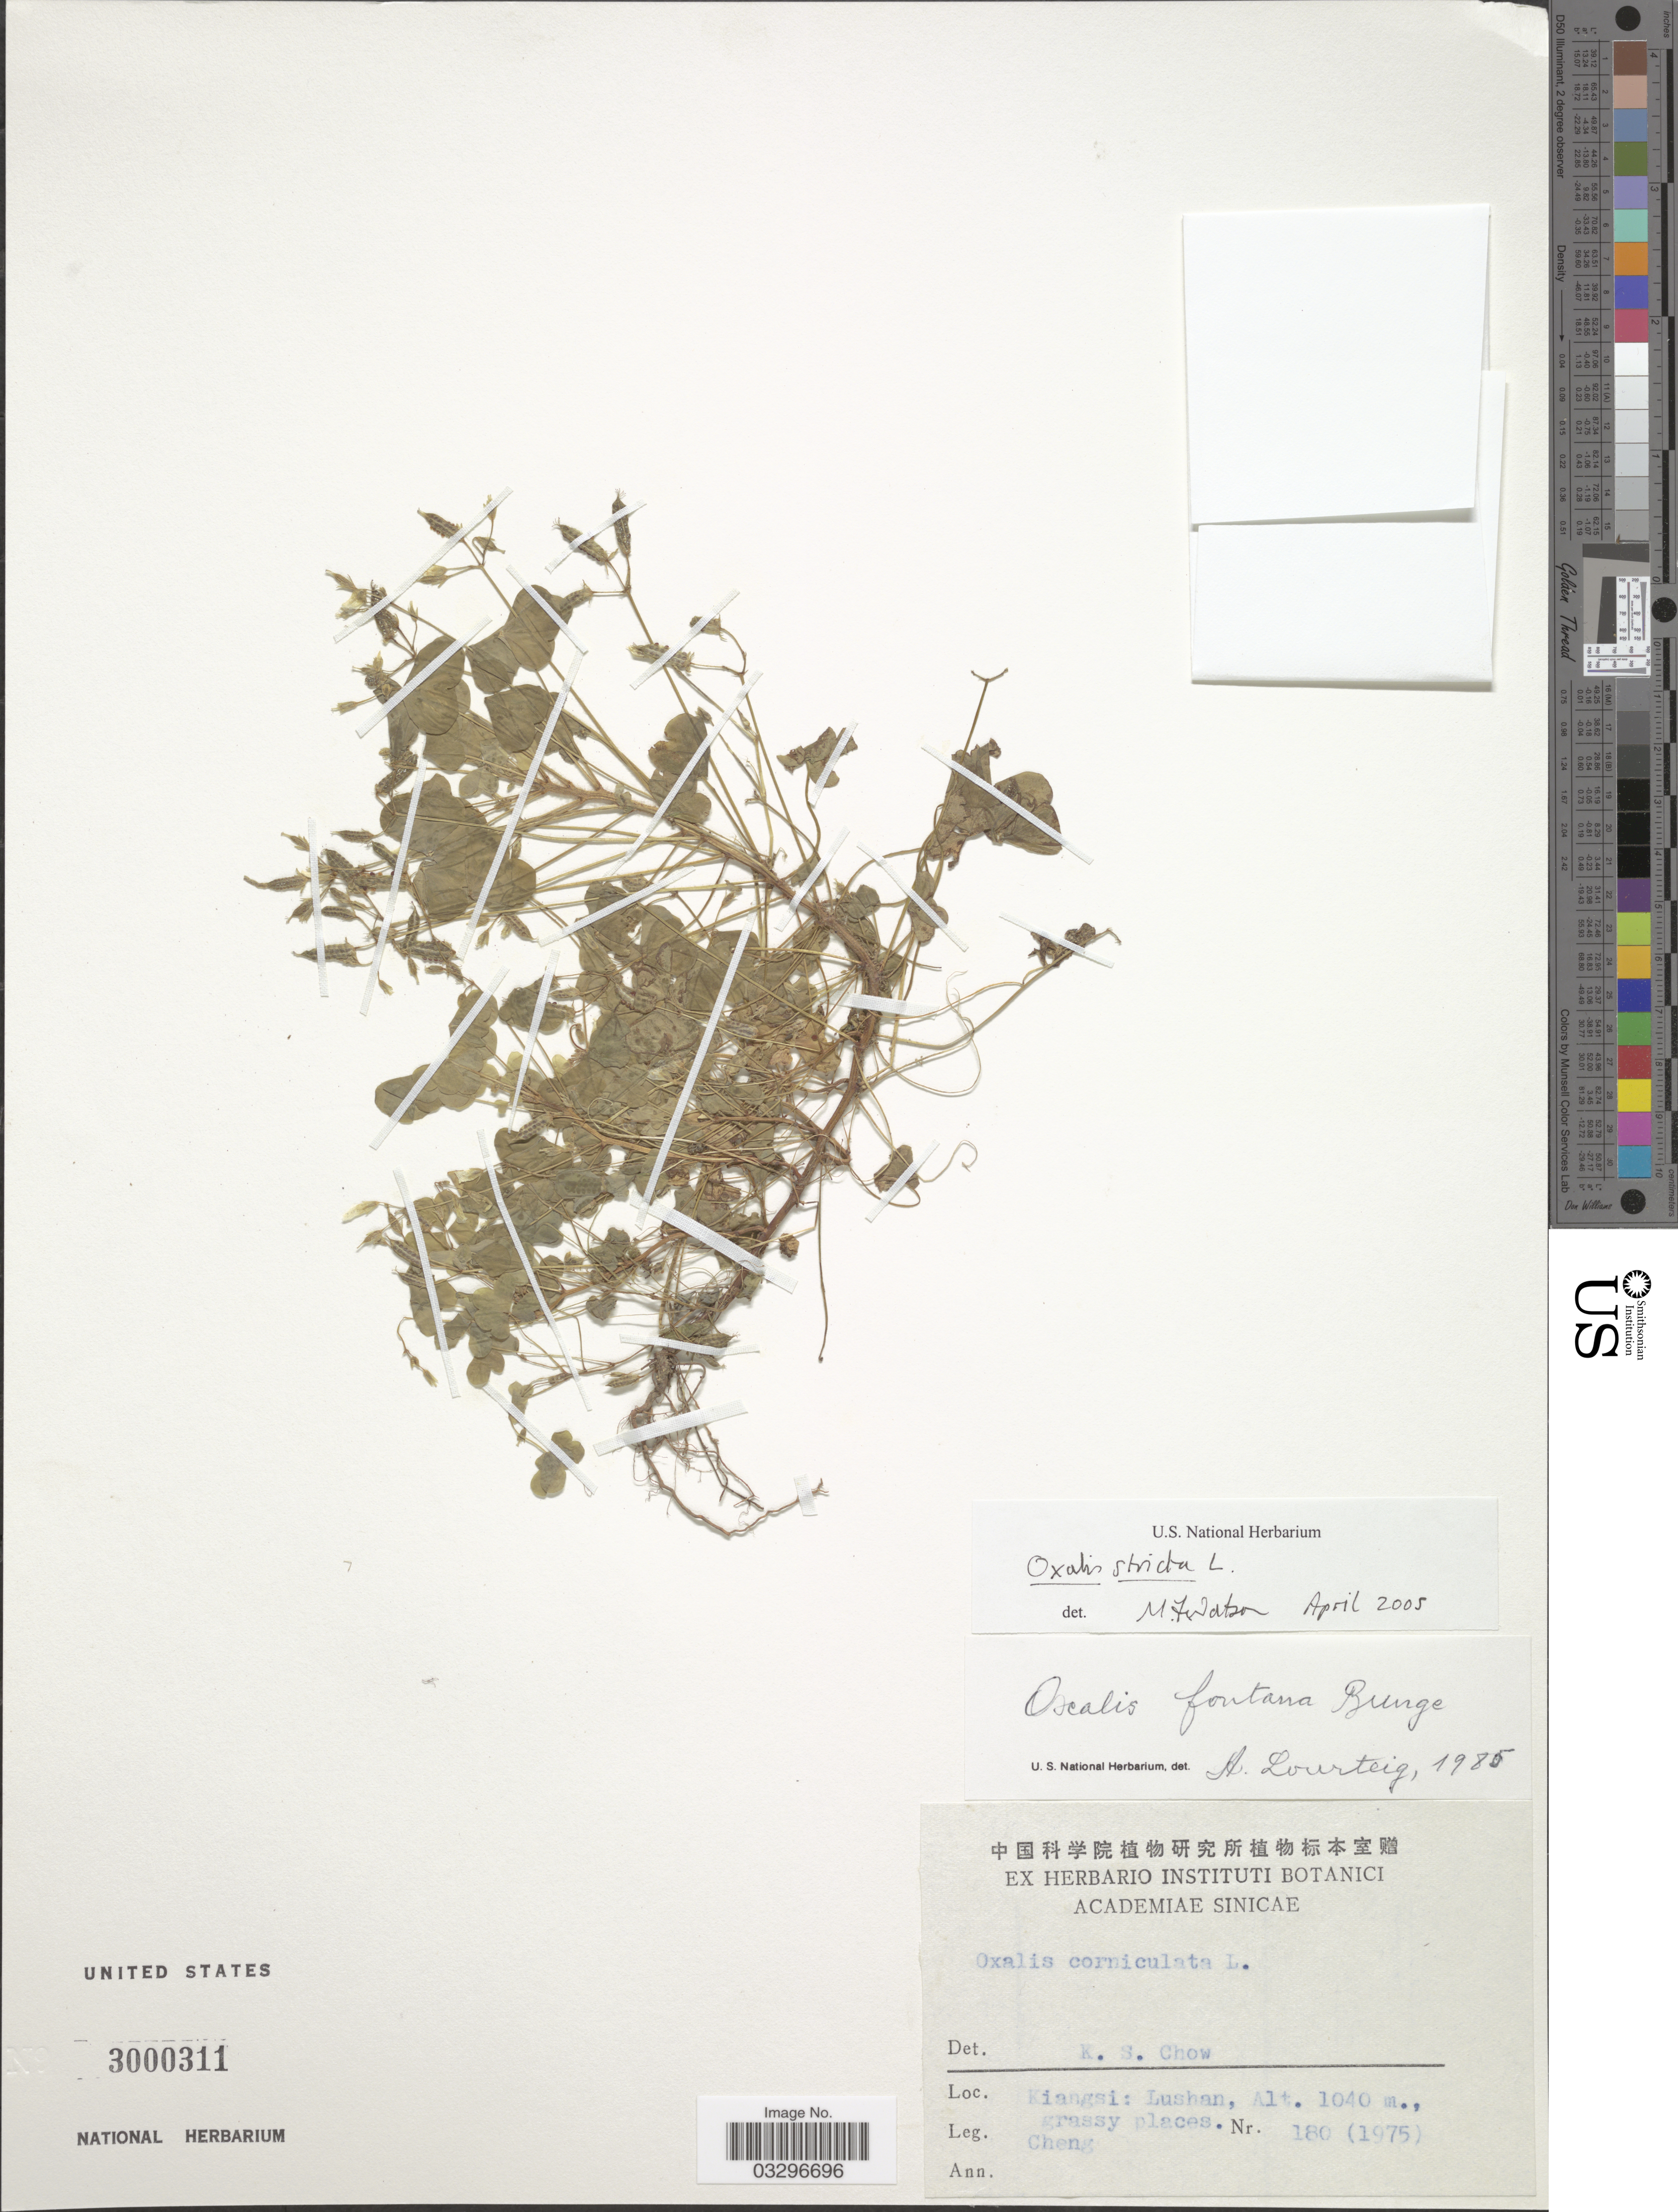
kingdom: Plantae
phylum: Tracheophyta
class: Magnoliopsida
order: Oxalidales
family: Oxalidaceae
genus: Oxalis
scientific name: Oxalis stricta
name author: L.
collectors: -. Cheng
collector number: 180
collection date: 1975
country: China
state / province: Jiangxi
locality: Kiangsi: Lushan.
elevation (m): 1040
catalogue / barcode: US 3000311